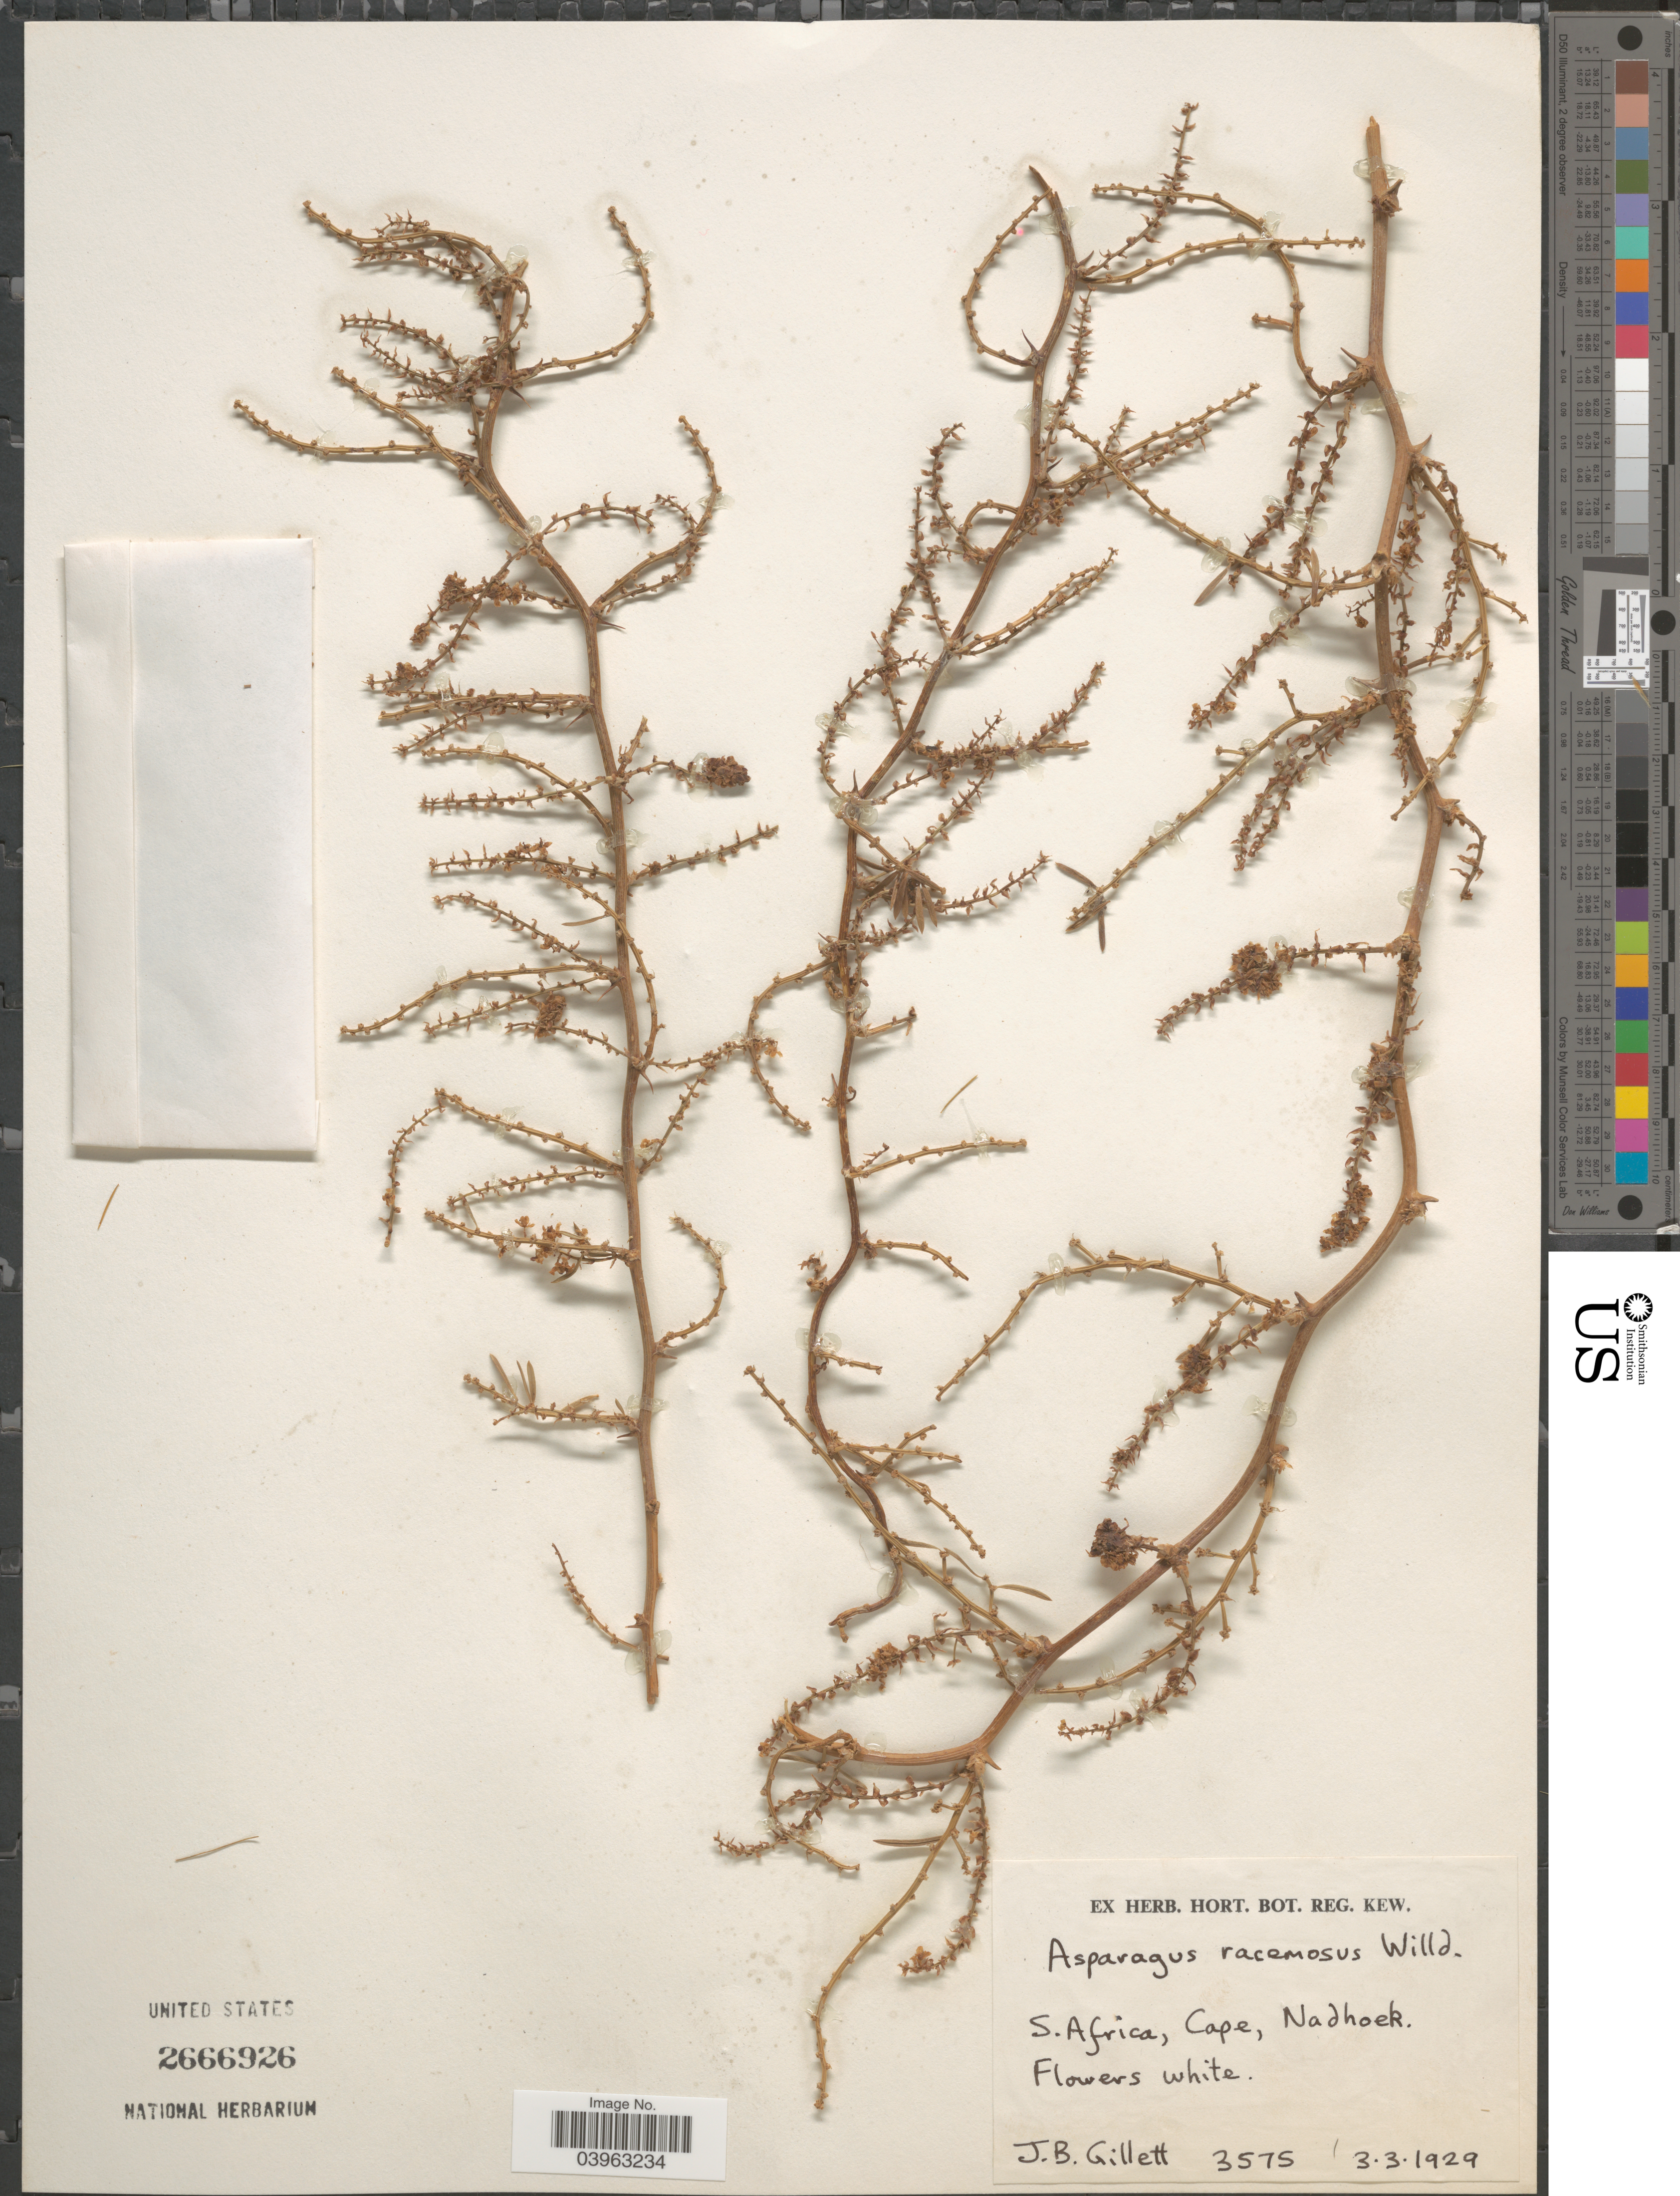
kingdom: Plantae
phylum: Tracheophyta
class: Liliopsida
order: Asparagales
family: Asparagaceae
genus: Asparagus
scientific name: Asparagus racemosus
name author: Willd.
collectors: J. B. Gillett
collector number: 3575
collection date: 1929-03-03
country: South Africa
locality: S. Africa, Cape, Nadhoek.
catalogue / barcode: US 2666926